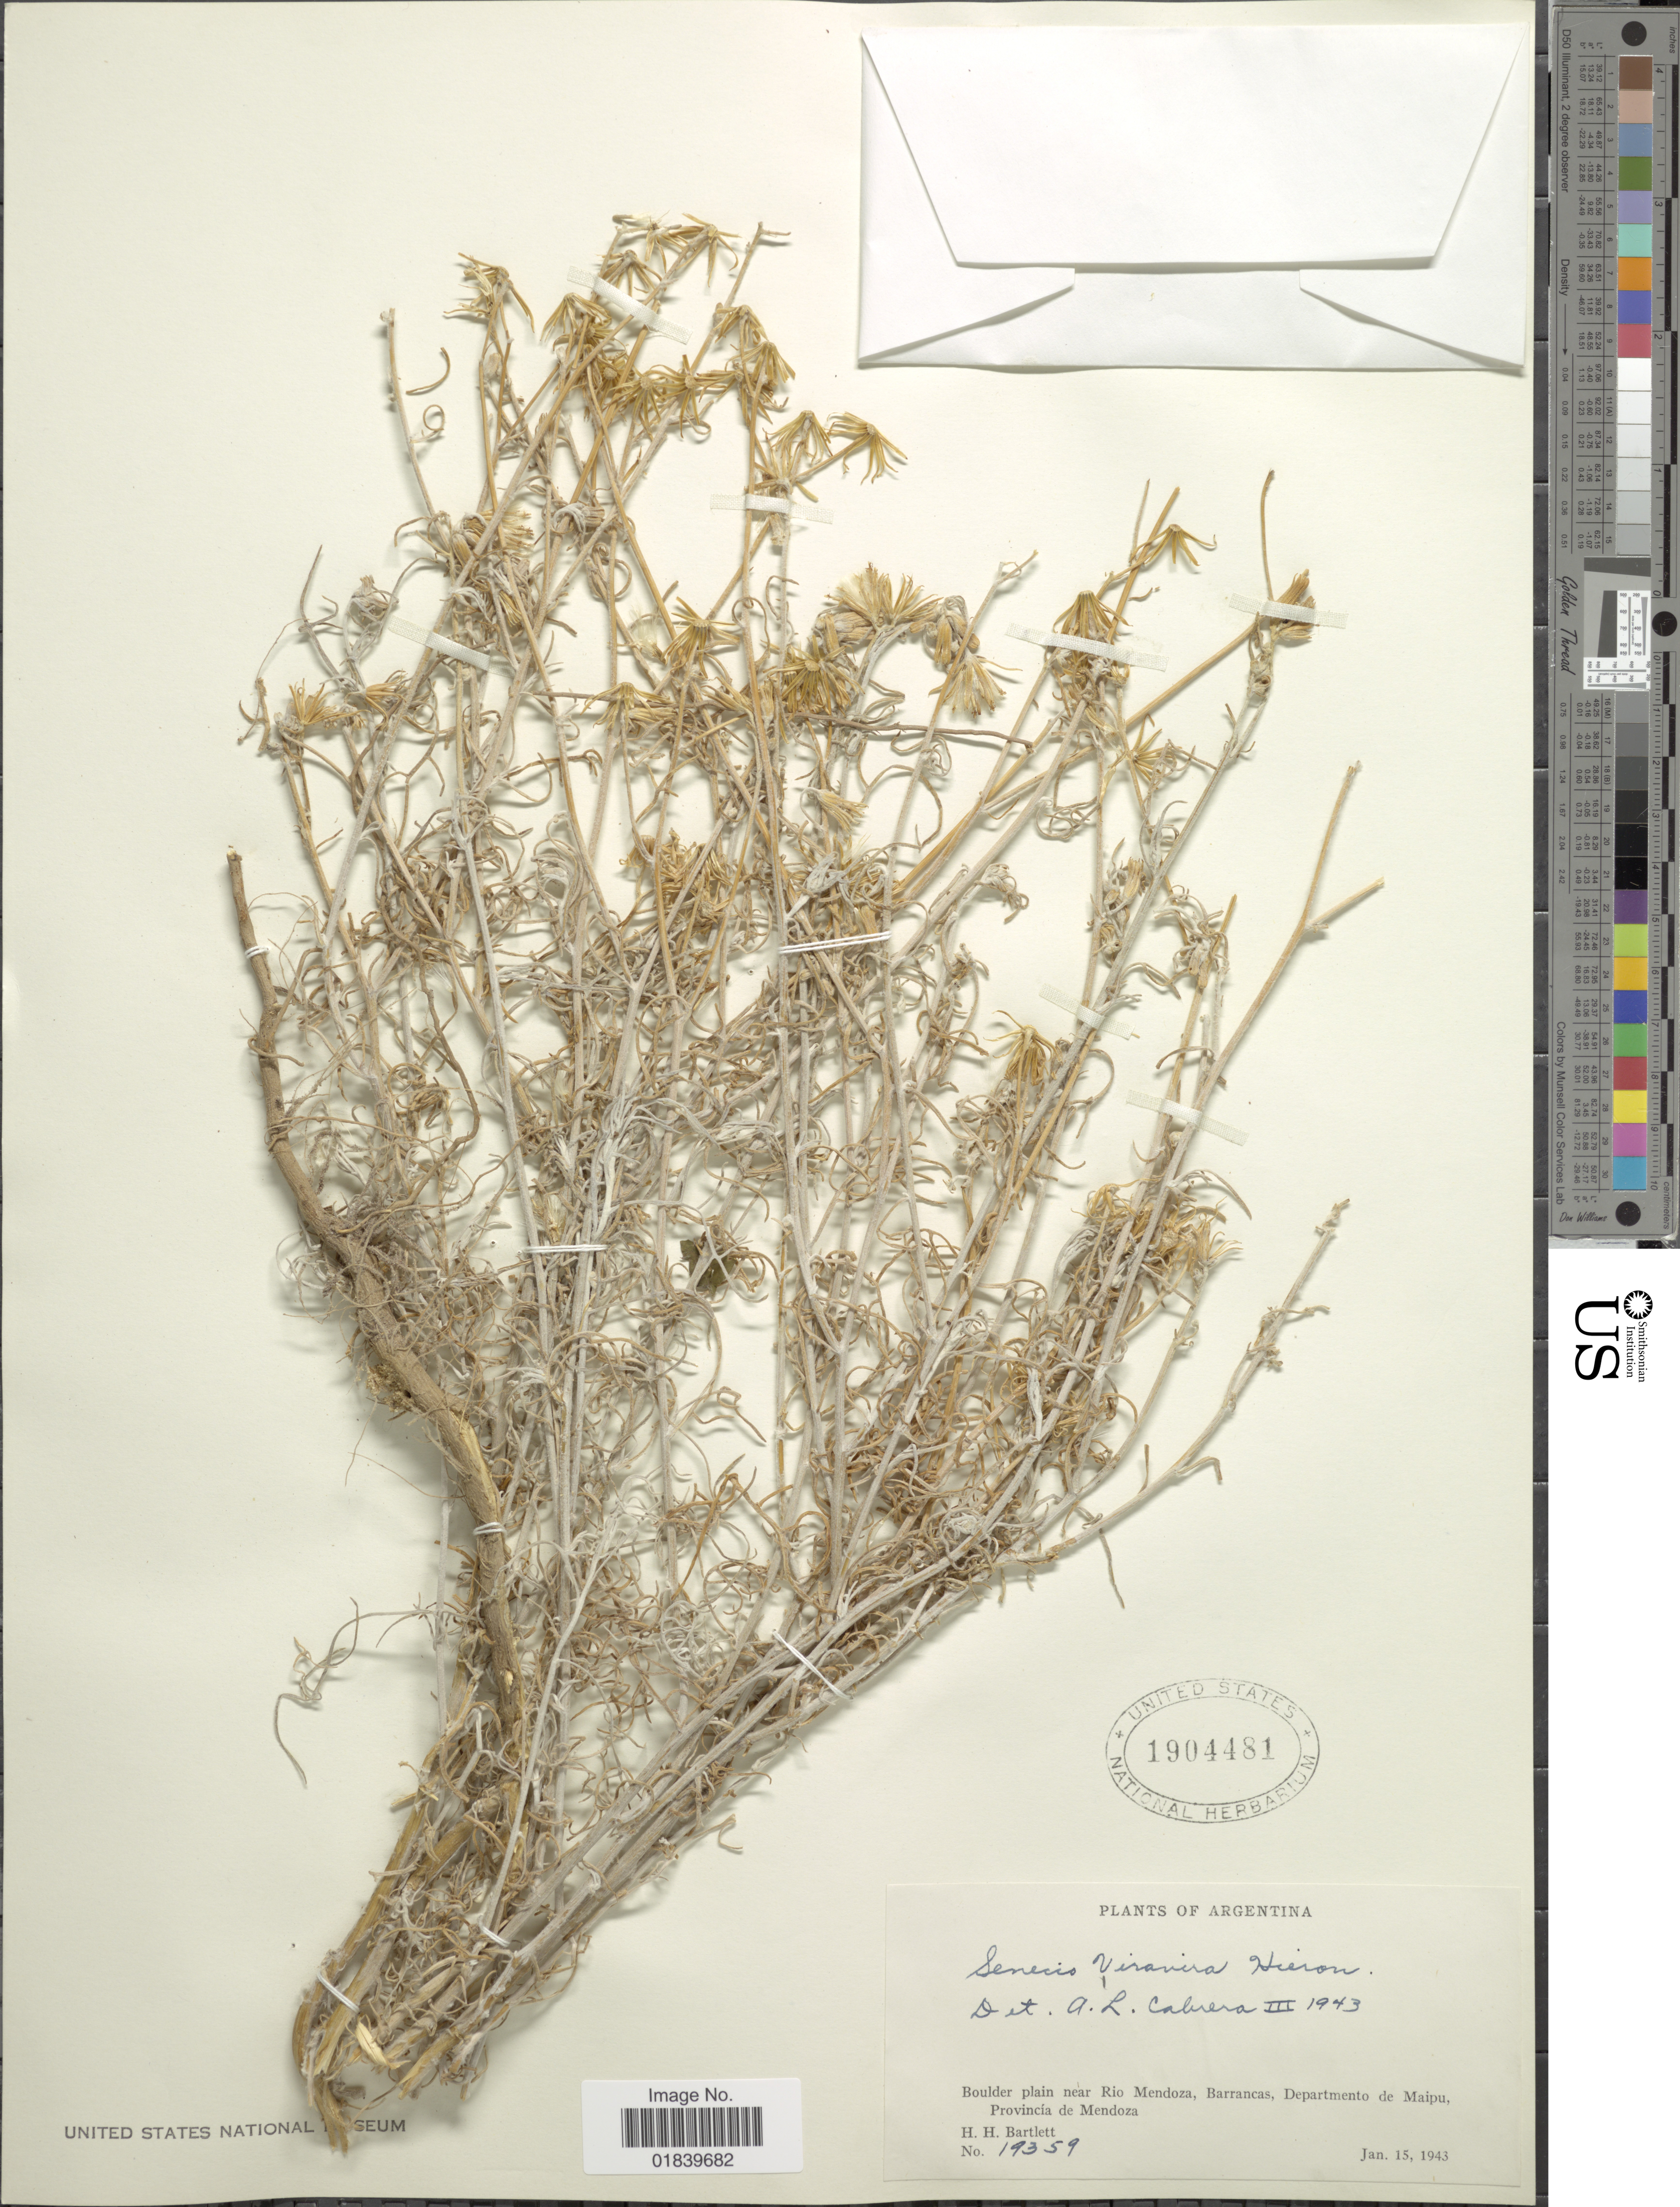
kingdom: Plantae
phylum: Tracheophyta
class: Magnoliopsida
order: Asterales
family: Asteraceae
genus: Senecio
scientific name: Senecio vira-vira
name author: Hieron.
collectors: H. H. Bartlett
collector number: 19359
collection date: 1943-01-15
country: Argentina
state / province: Mendoza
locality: Boulder plain near Rio Mendoza, Barrancas, Departamento de Maipu, Provincia de Mendoza.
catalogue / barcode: US 1904481